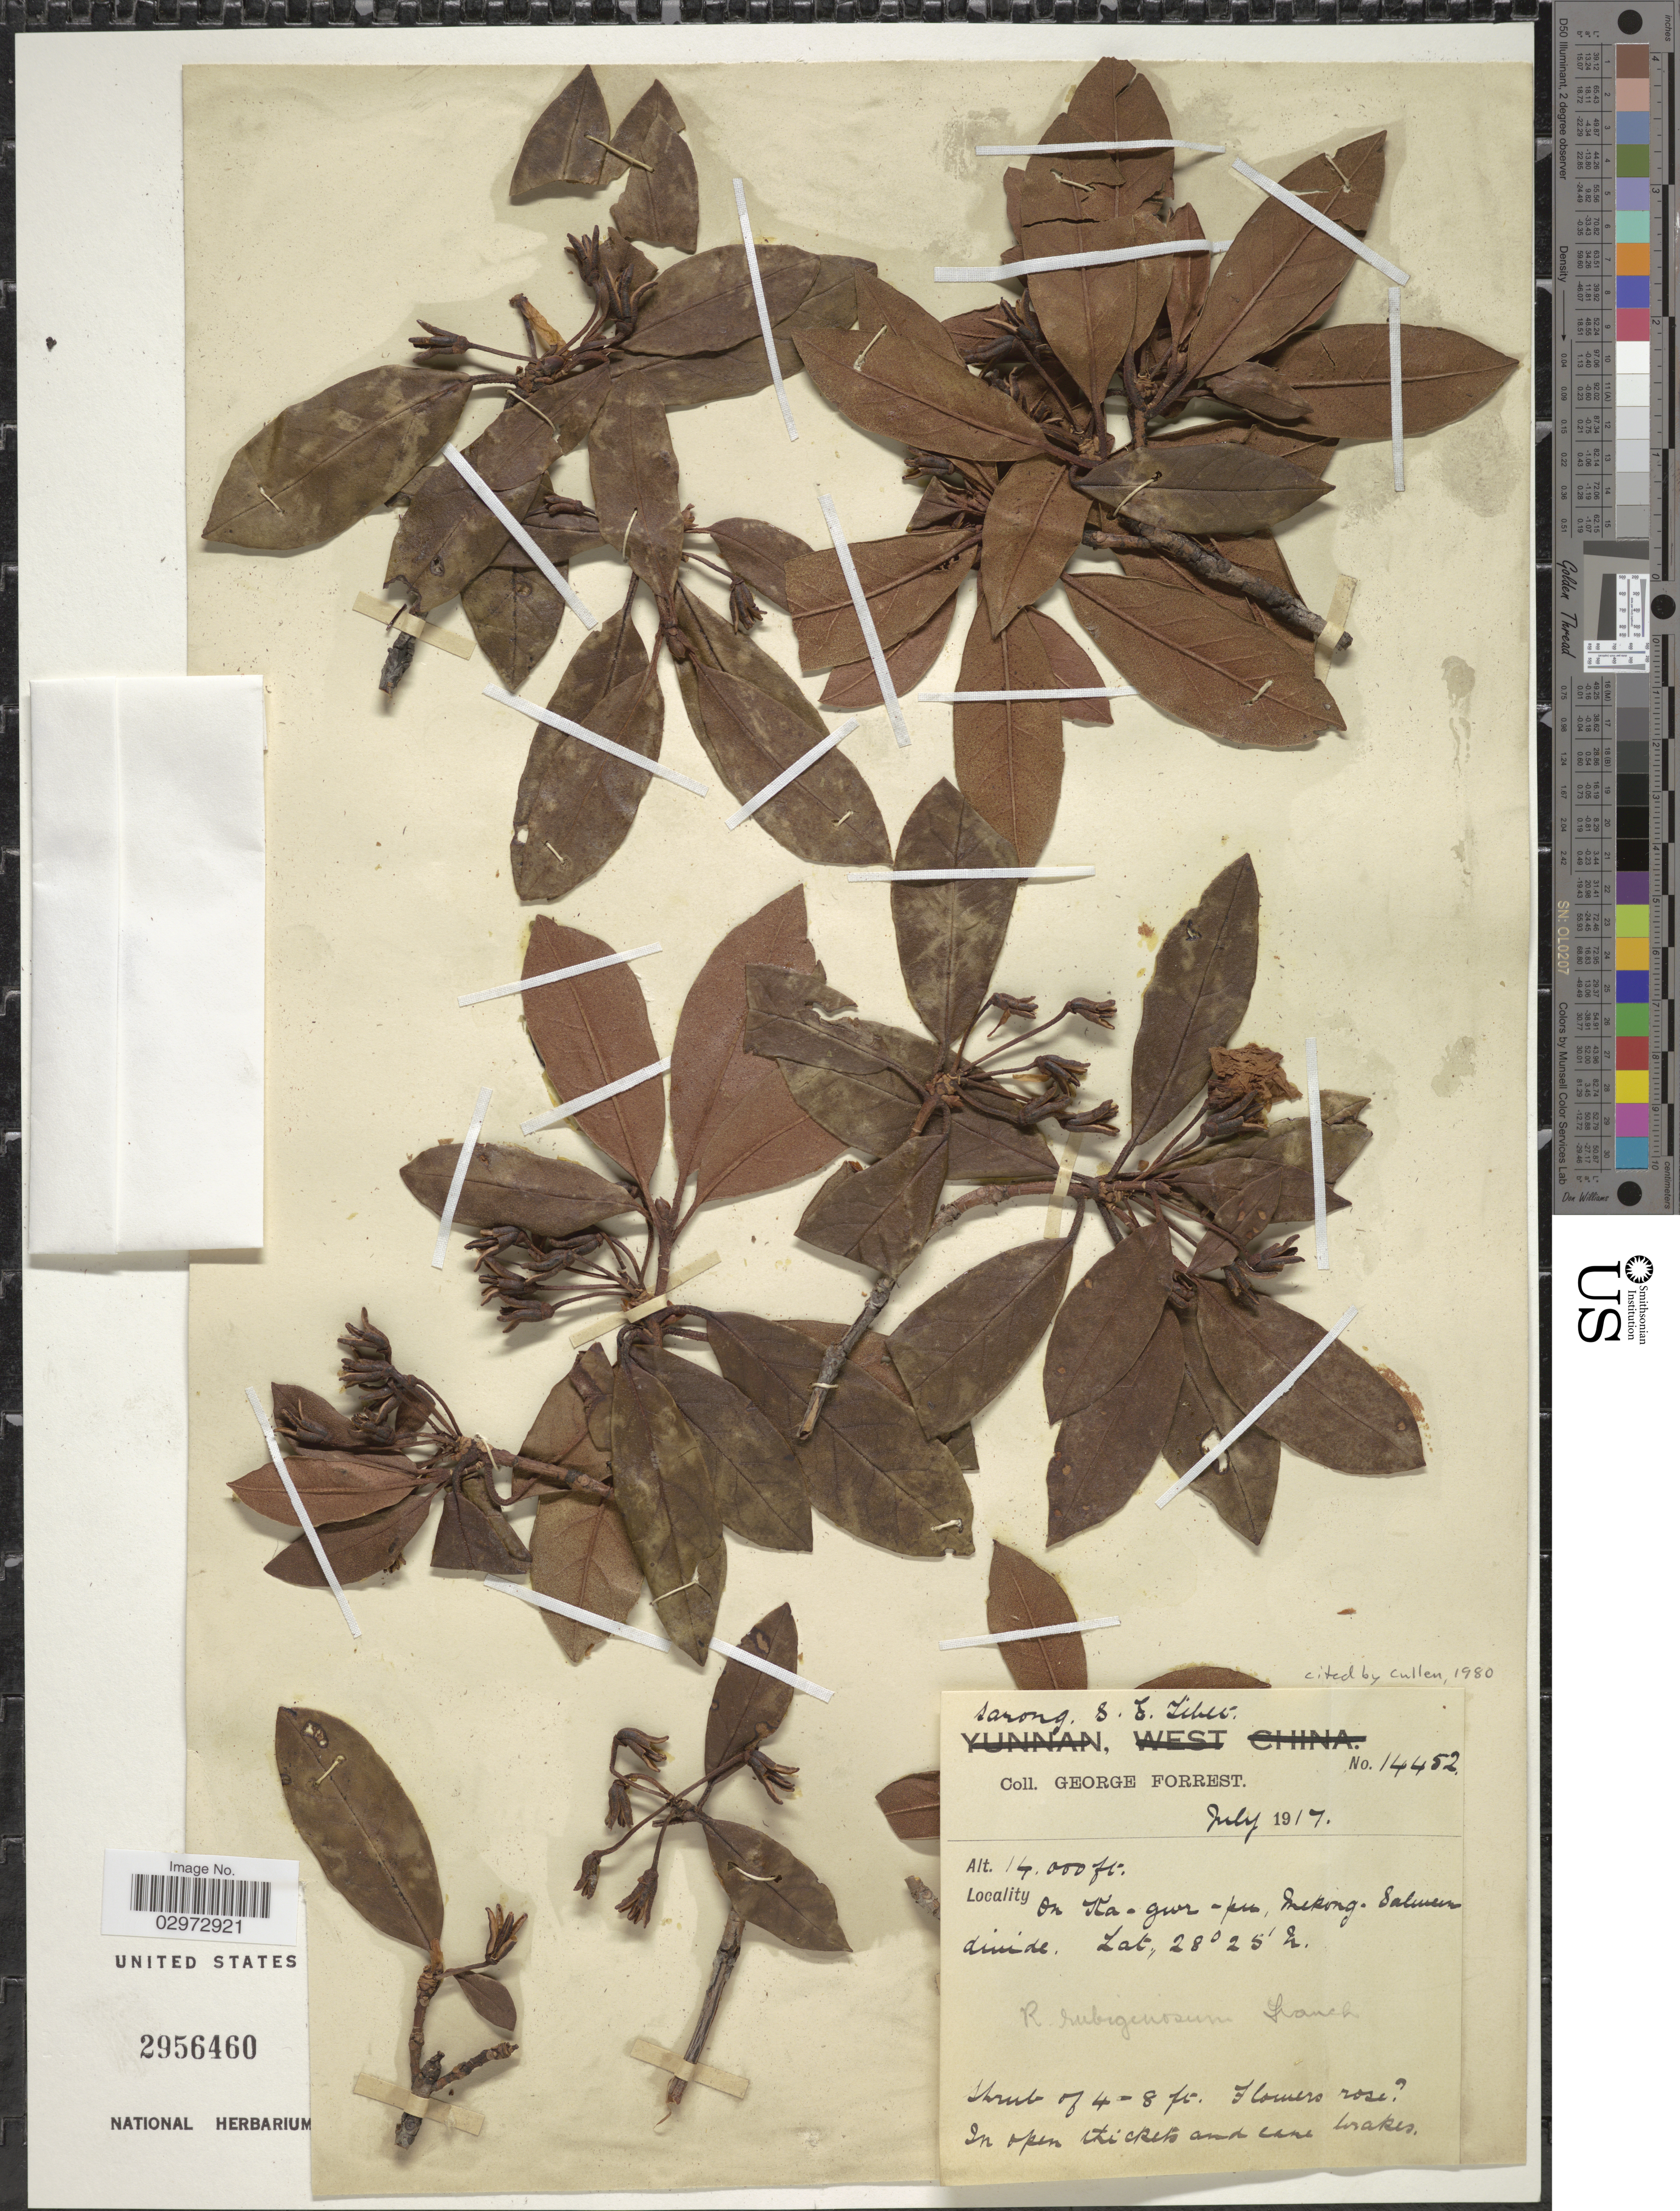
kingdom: Plantae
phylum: Tracheophyta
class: Magnoliopsida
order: Ericales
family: Ericaceae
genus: Rhododendron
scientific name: Rhododendron rubiginosum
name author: Franch.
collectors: G. Forrest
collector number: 14452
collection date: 1917-07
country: China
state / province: Xizang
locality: Tsarong, S.E. Tibet, On Ka-gwr-pu, Mekong-Salween divide.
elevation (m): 4267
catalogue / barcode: US 2956460